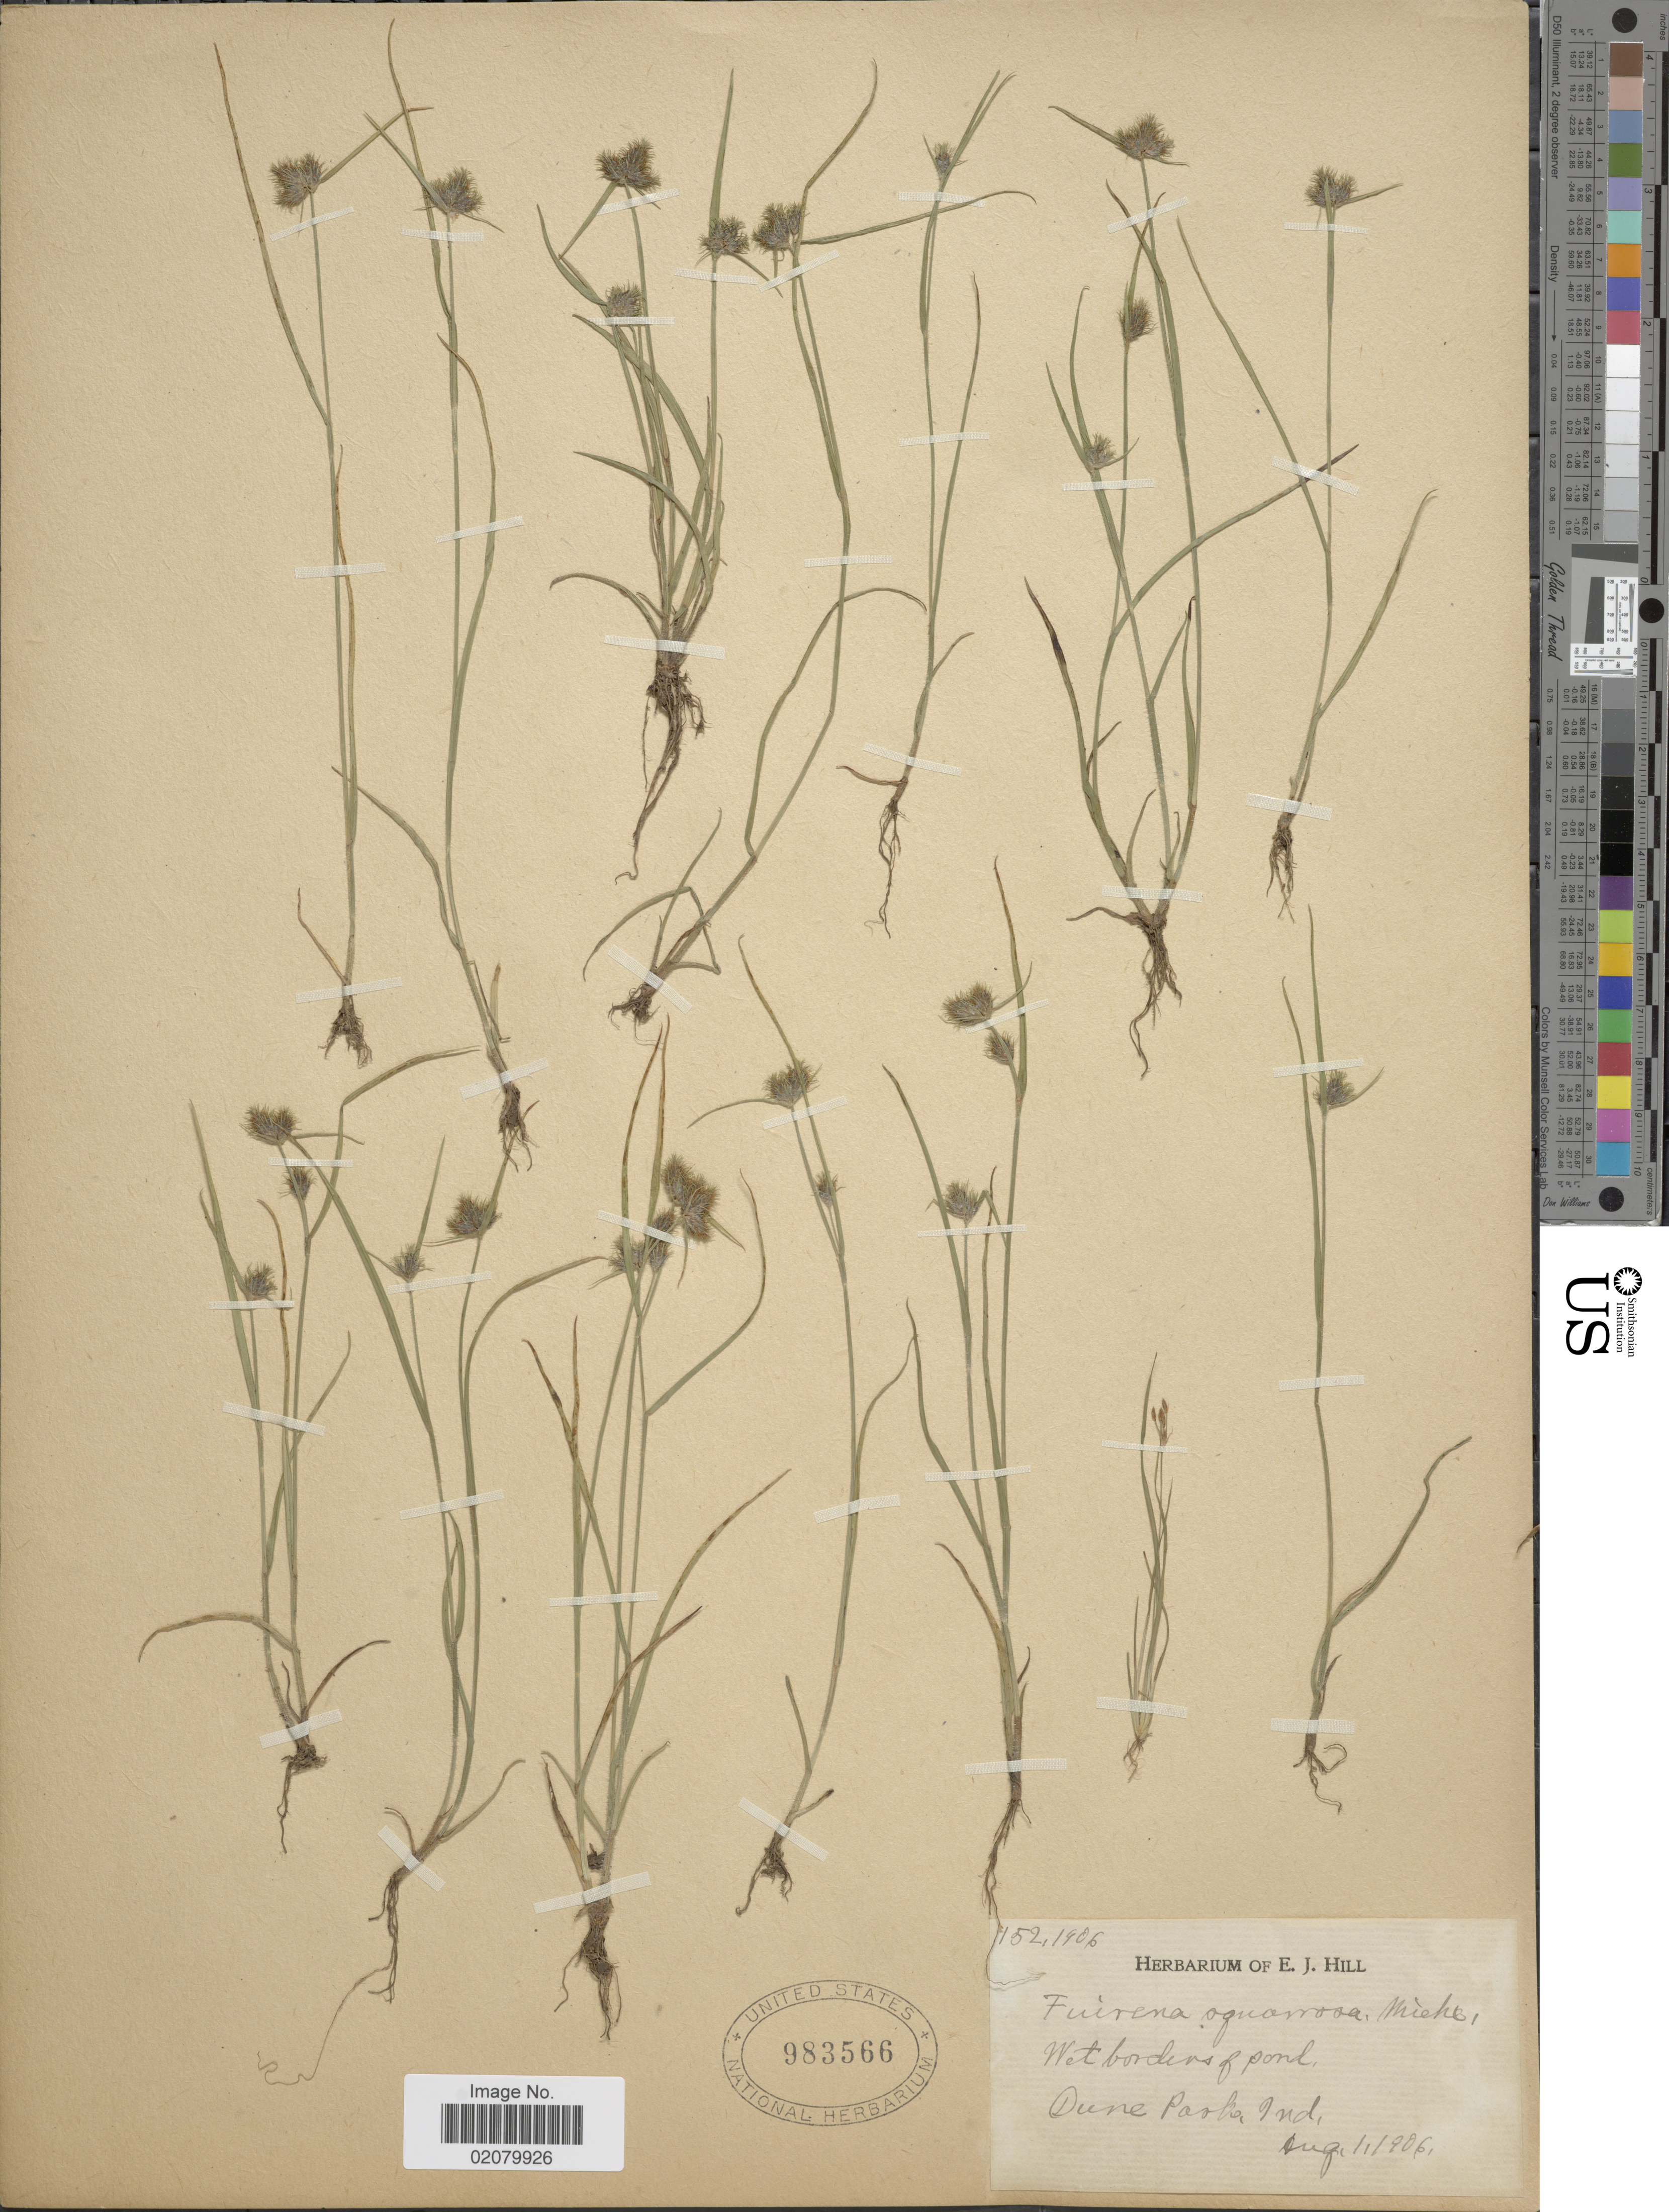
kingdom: Plantae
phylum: Tracheophyta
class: Liliopsida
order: Poales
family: Cyperaceae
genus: Fuirena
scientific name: Fuirena squarrosa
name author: Michx.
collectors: ex herb. E.J. Hill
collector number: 152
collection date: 1906-08-01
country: United States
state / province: Indiana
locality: Dune Park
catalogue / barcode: US 983566